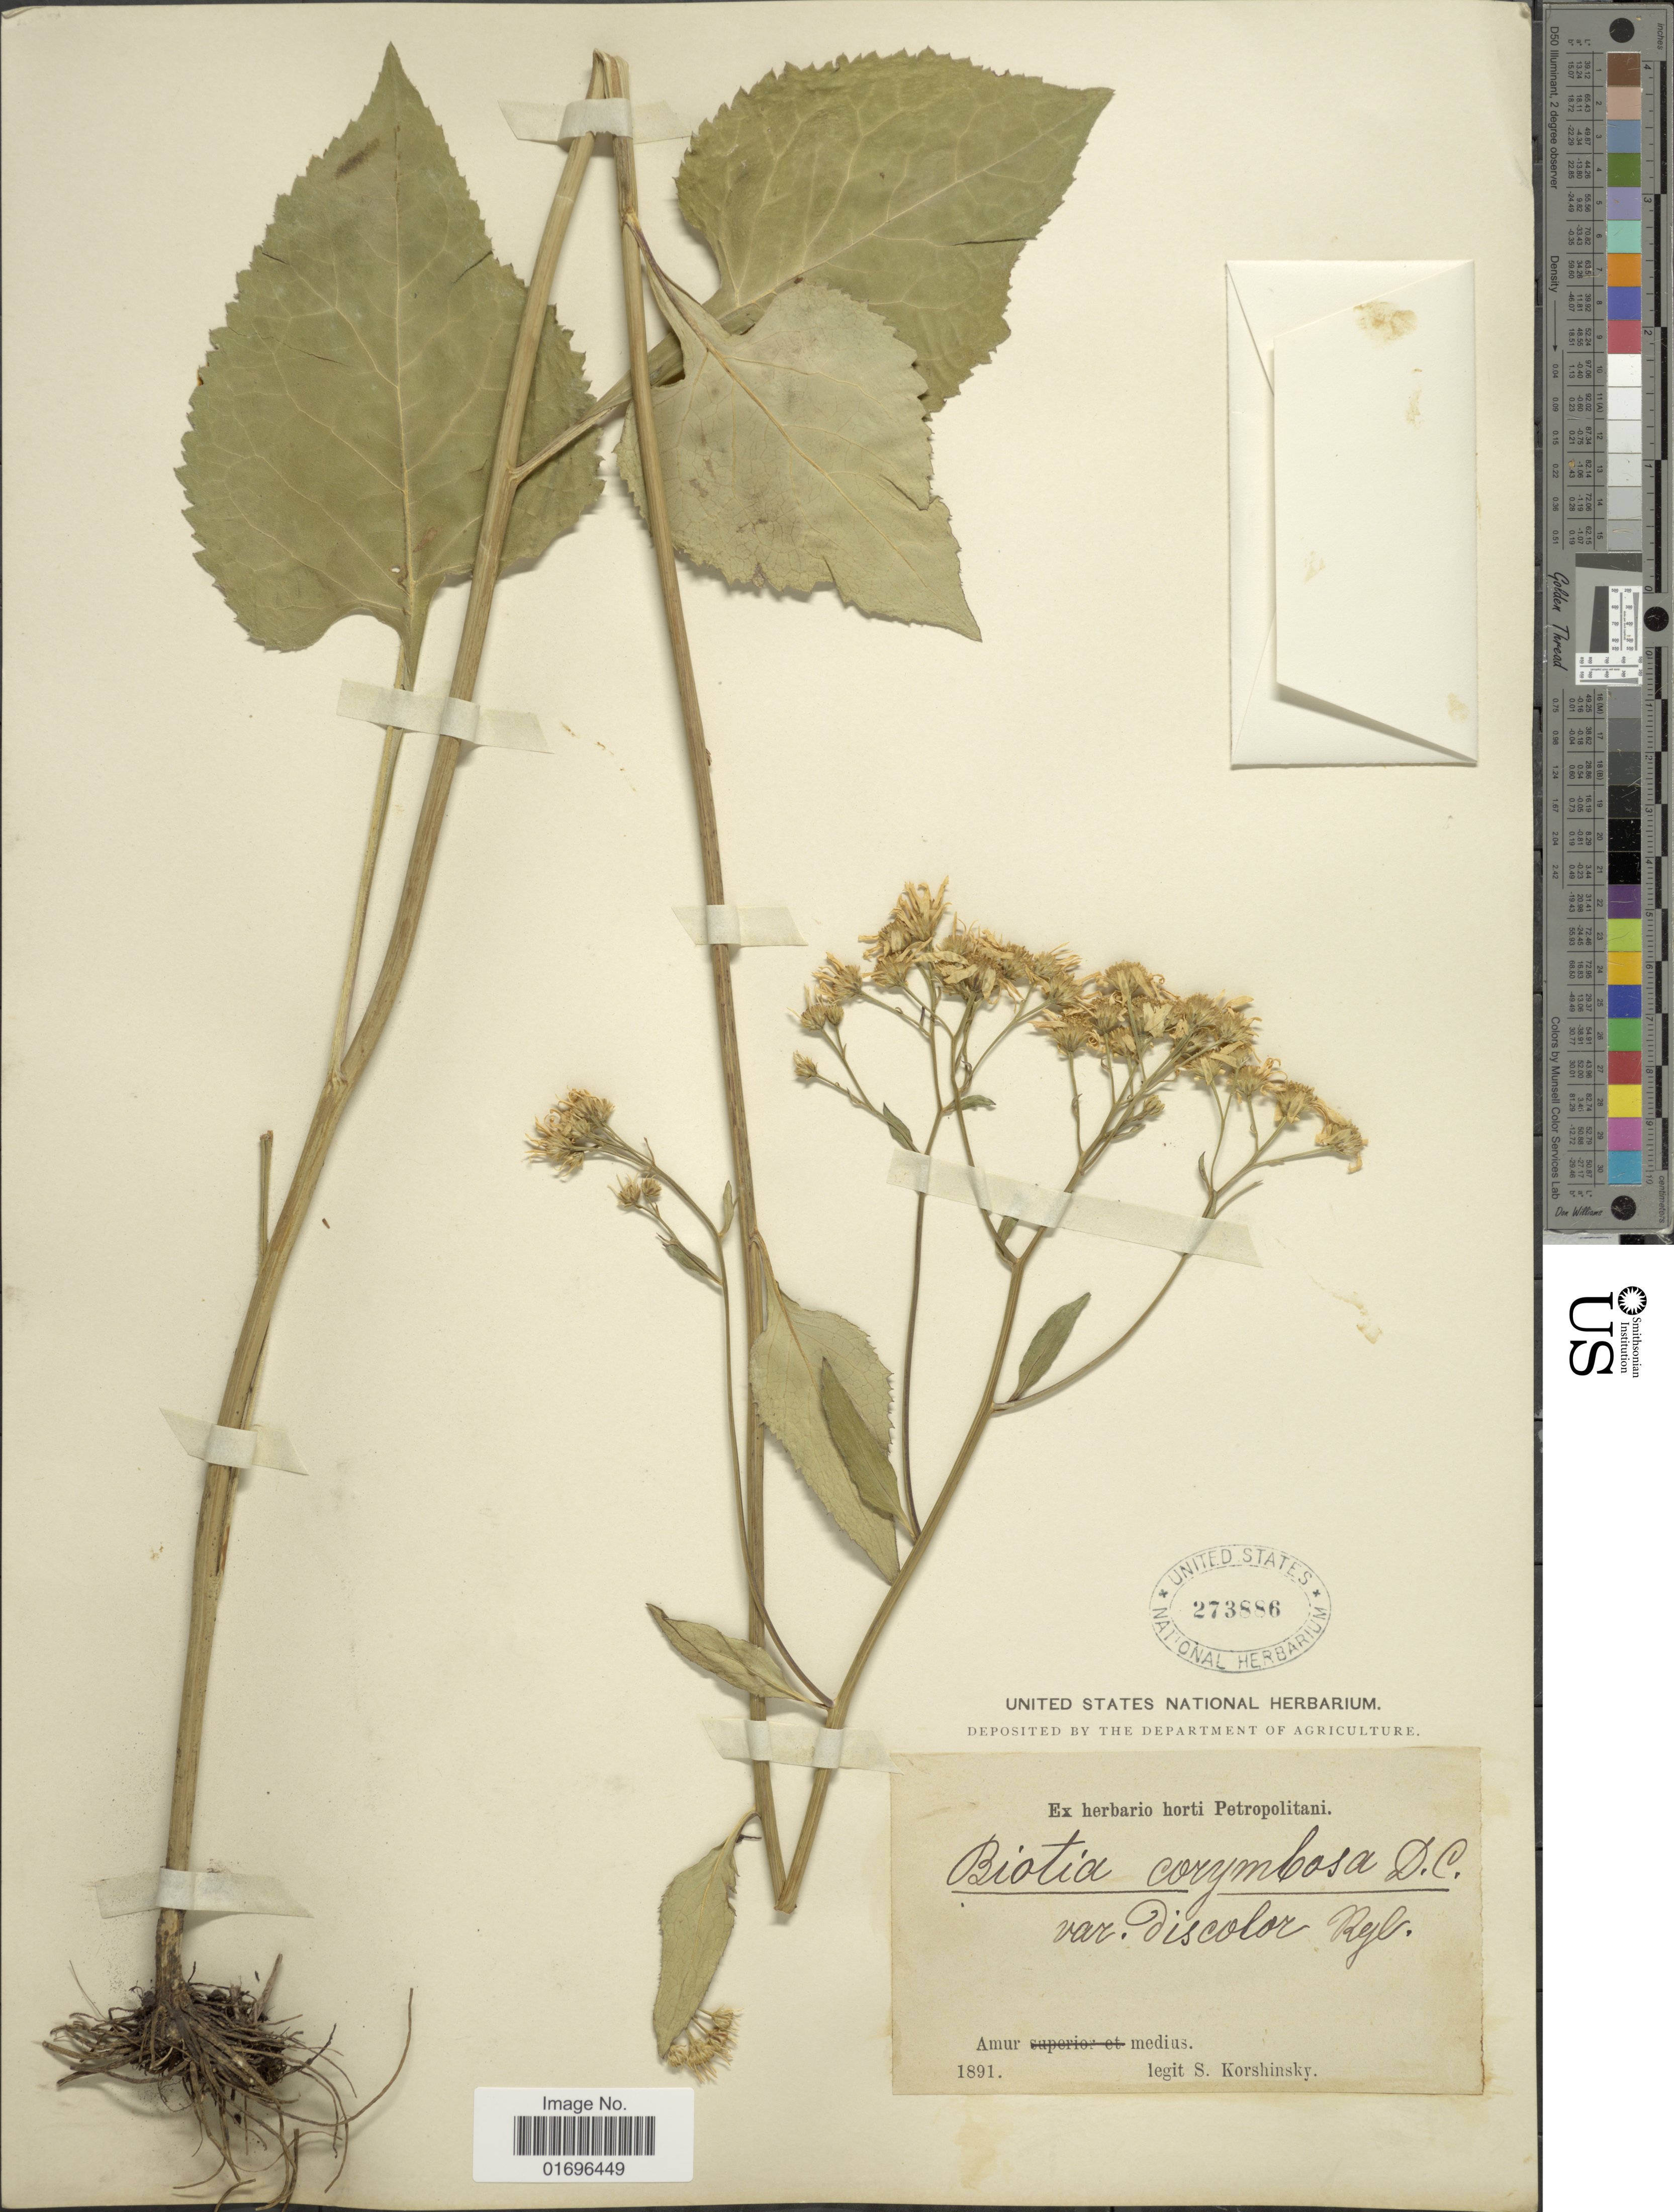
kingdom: Plantae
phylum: Tracheophyta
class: Magnoliopsida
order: Asterales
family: Asteraceae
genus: Aster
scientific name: Aster scaber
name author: Thunb.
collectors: S. I. Korshinsky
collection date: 1891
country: Russian Federation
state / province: Amur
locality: Amur medius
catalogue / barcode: US 273886